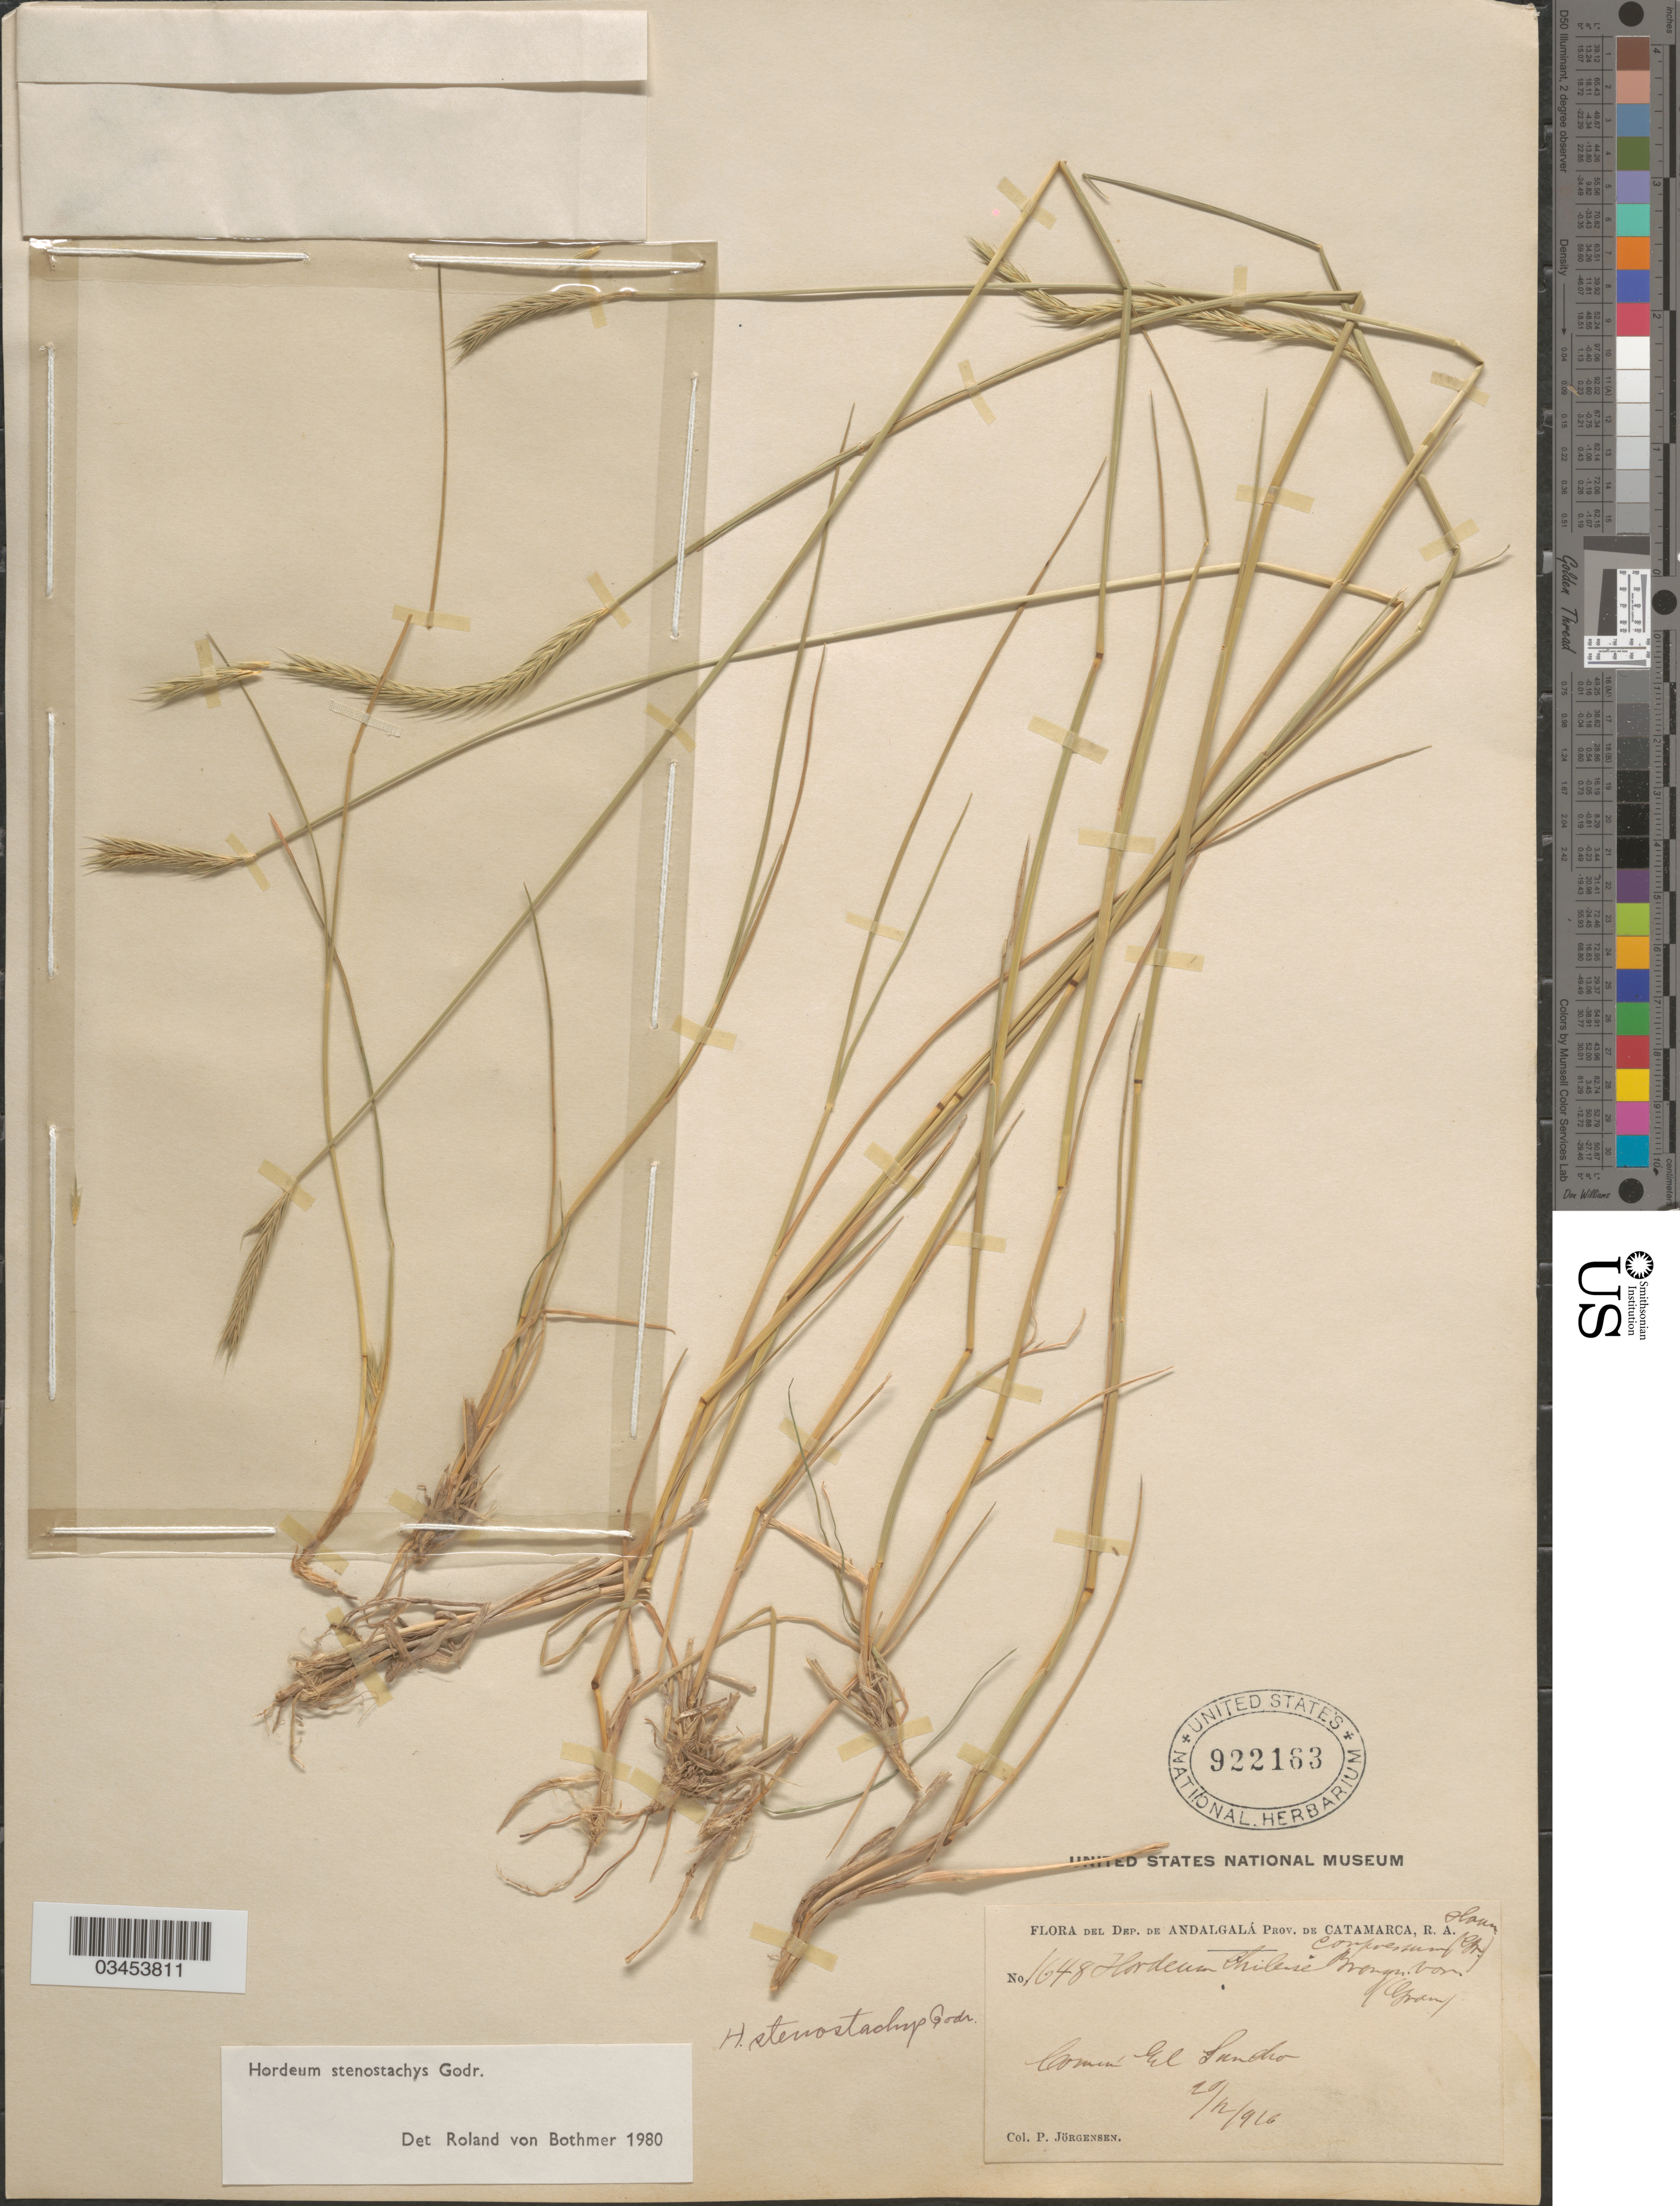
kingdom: Plantae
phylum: Tracheophyta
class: Liliopsida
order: Poales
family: Poaceae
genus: Hordeum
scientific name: Hordeum stenostachys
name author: Godr.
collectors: P. Jörgensen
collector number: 1648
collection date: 1916-12-20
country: Argentina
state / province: Catamarca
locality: R.A. Dep. de Andalgalá. Común El Suncho.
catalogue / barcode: US 922163